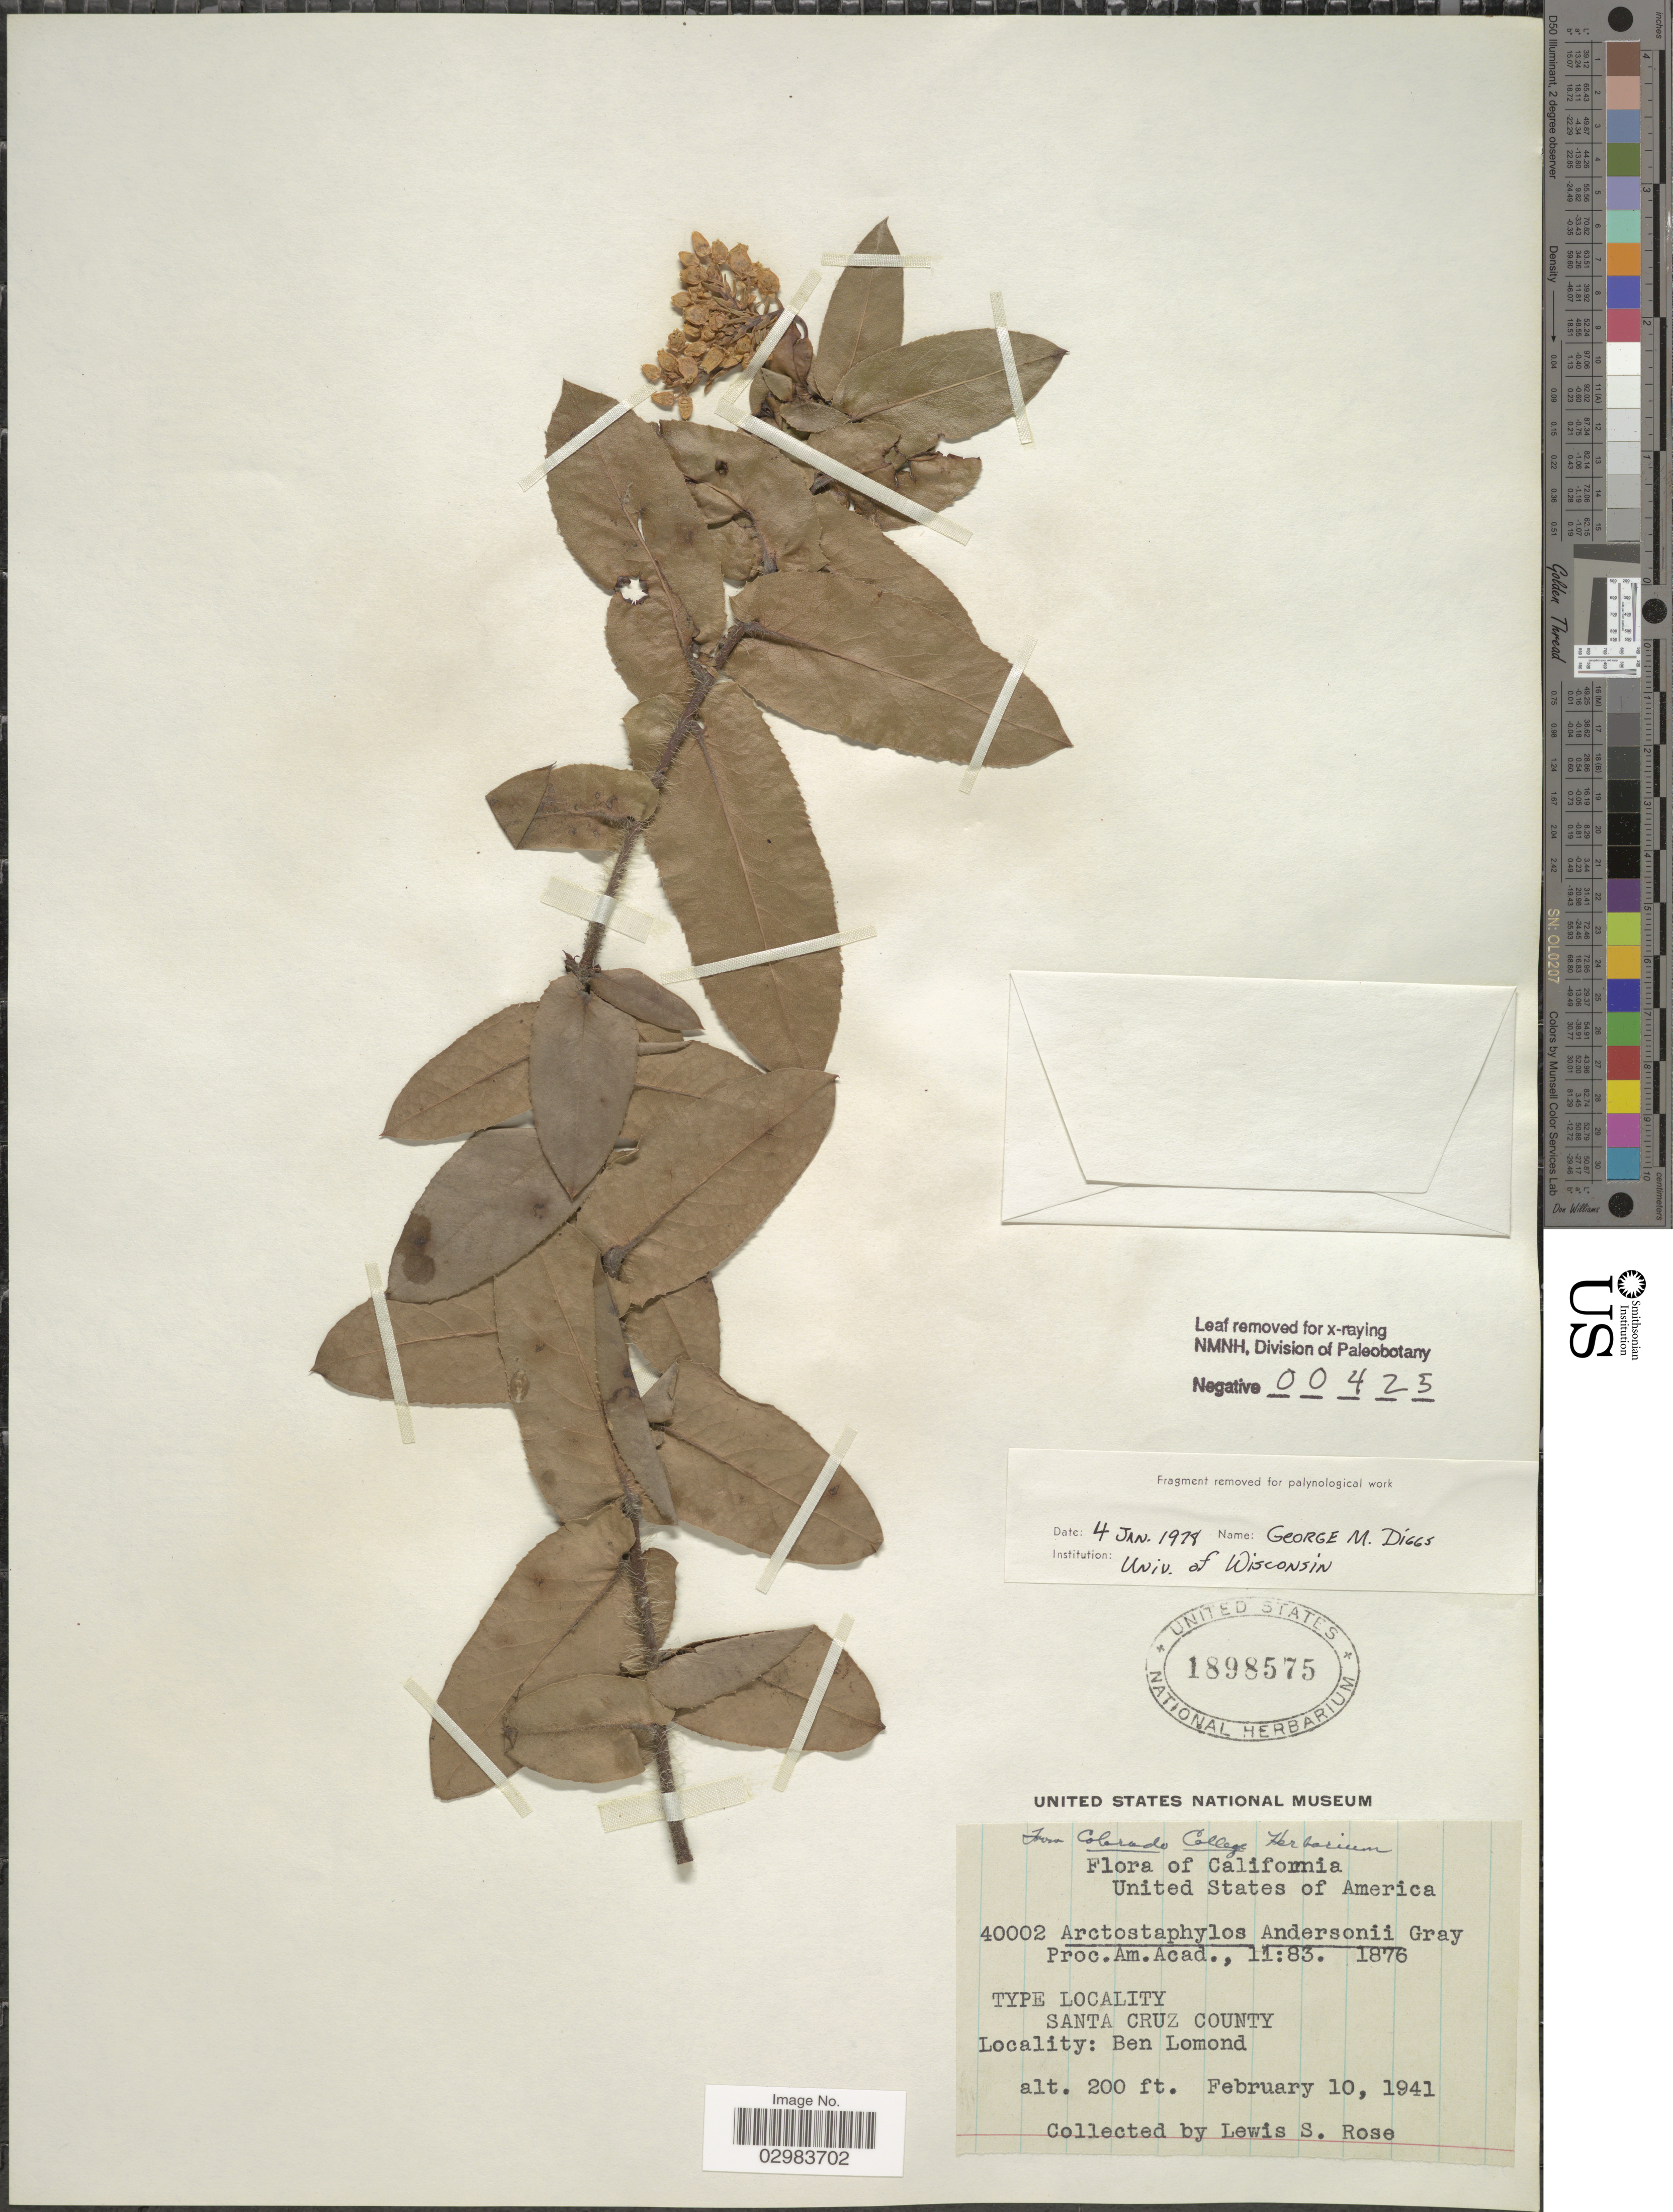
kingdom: Plantae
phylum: Tracheophyta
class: Magnoliopsida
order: Ericales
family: Ericaceae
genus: Arctostaphylos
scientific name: Arctostaphylos andersonii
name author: A. Gray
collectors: L. S. Rose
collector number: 40002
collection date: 1941-02-10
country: United States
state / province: California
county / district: Santa Cruz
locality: Santa Cruz County. Ben Lomond.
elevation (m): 61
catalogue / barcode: US 1898575